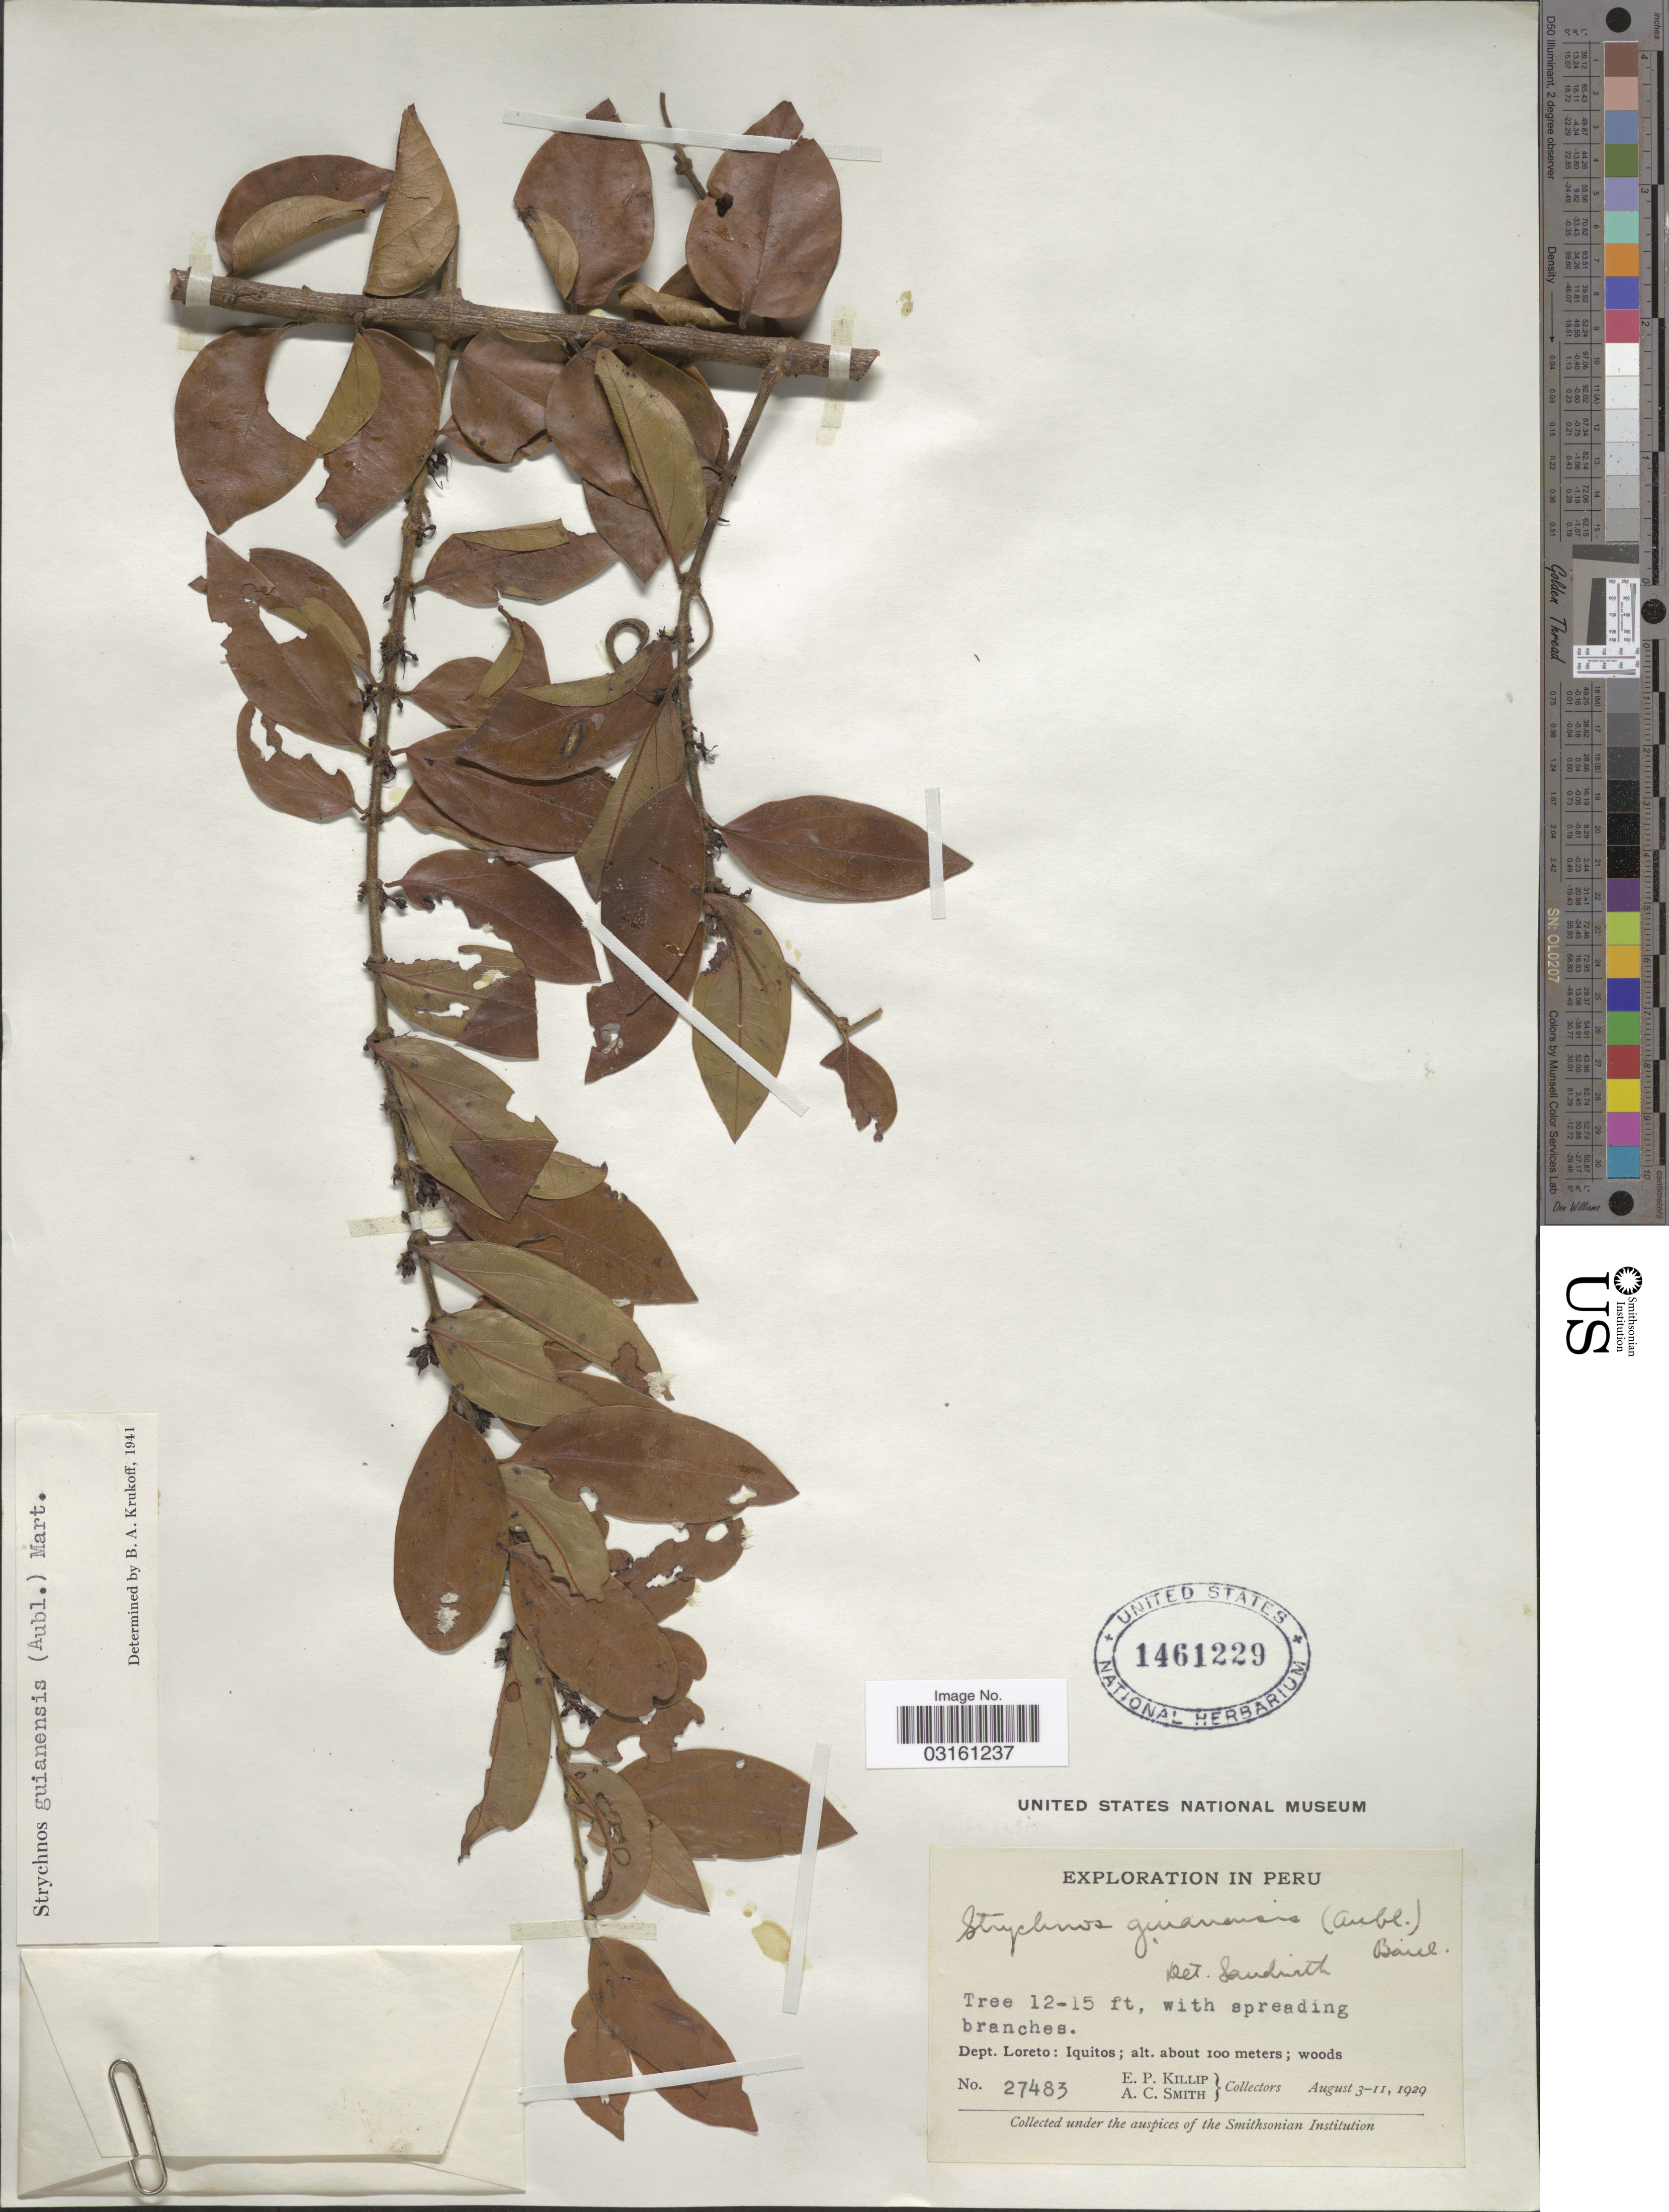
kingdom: Plantae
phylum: Tracheophyta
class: Magnoliopsida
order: Gentianales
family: Loganiaceae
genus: Strychnos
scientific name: Strychnos guianensis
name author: (Aubl.) Mart.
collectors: E. P. Killip & A. C. Smith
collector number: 27483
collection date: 1929-08-03/1929-08-11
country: Peru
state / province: Loreto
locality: Dept. Loreto: Iquitos.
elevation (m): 100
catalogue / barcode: US 1461229